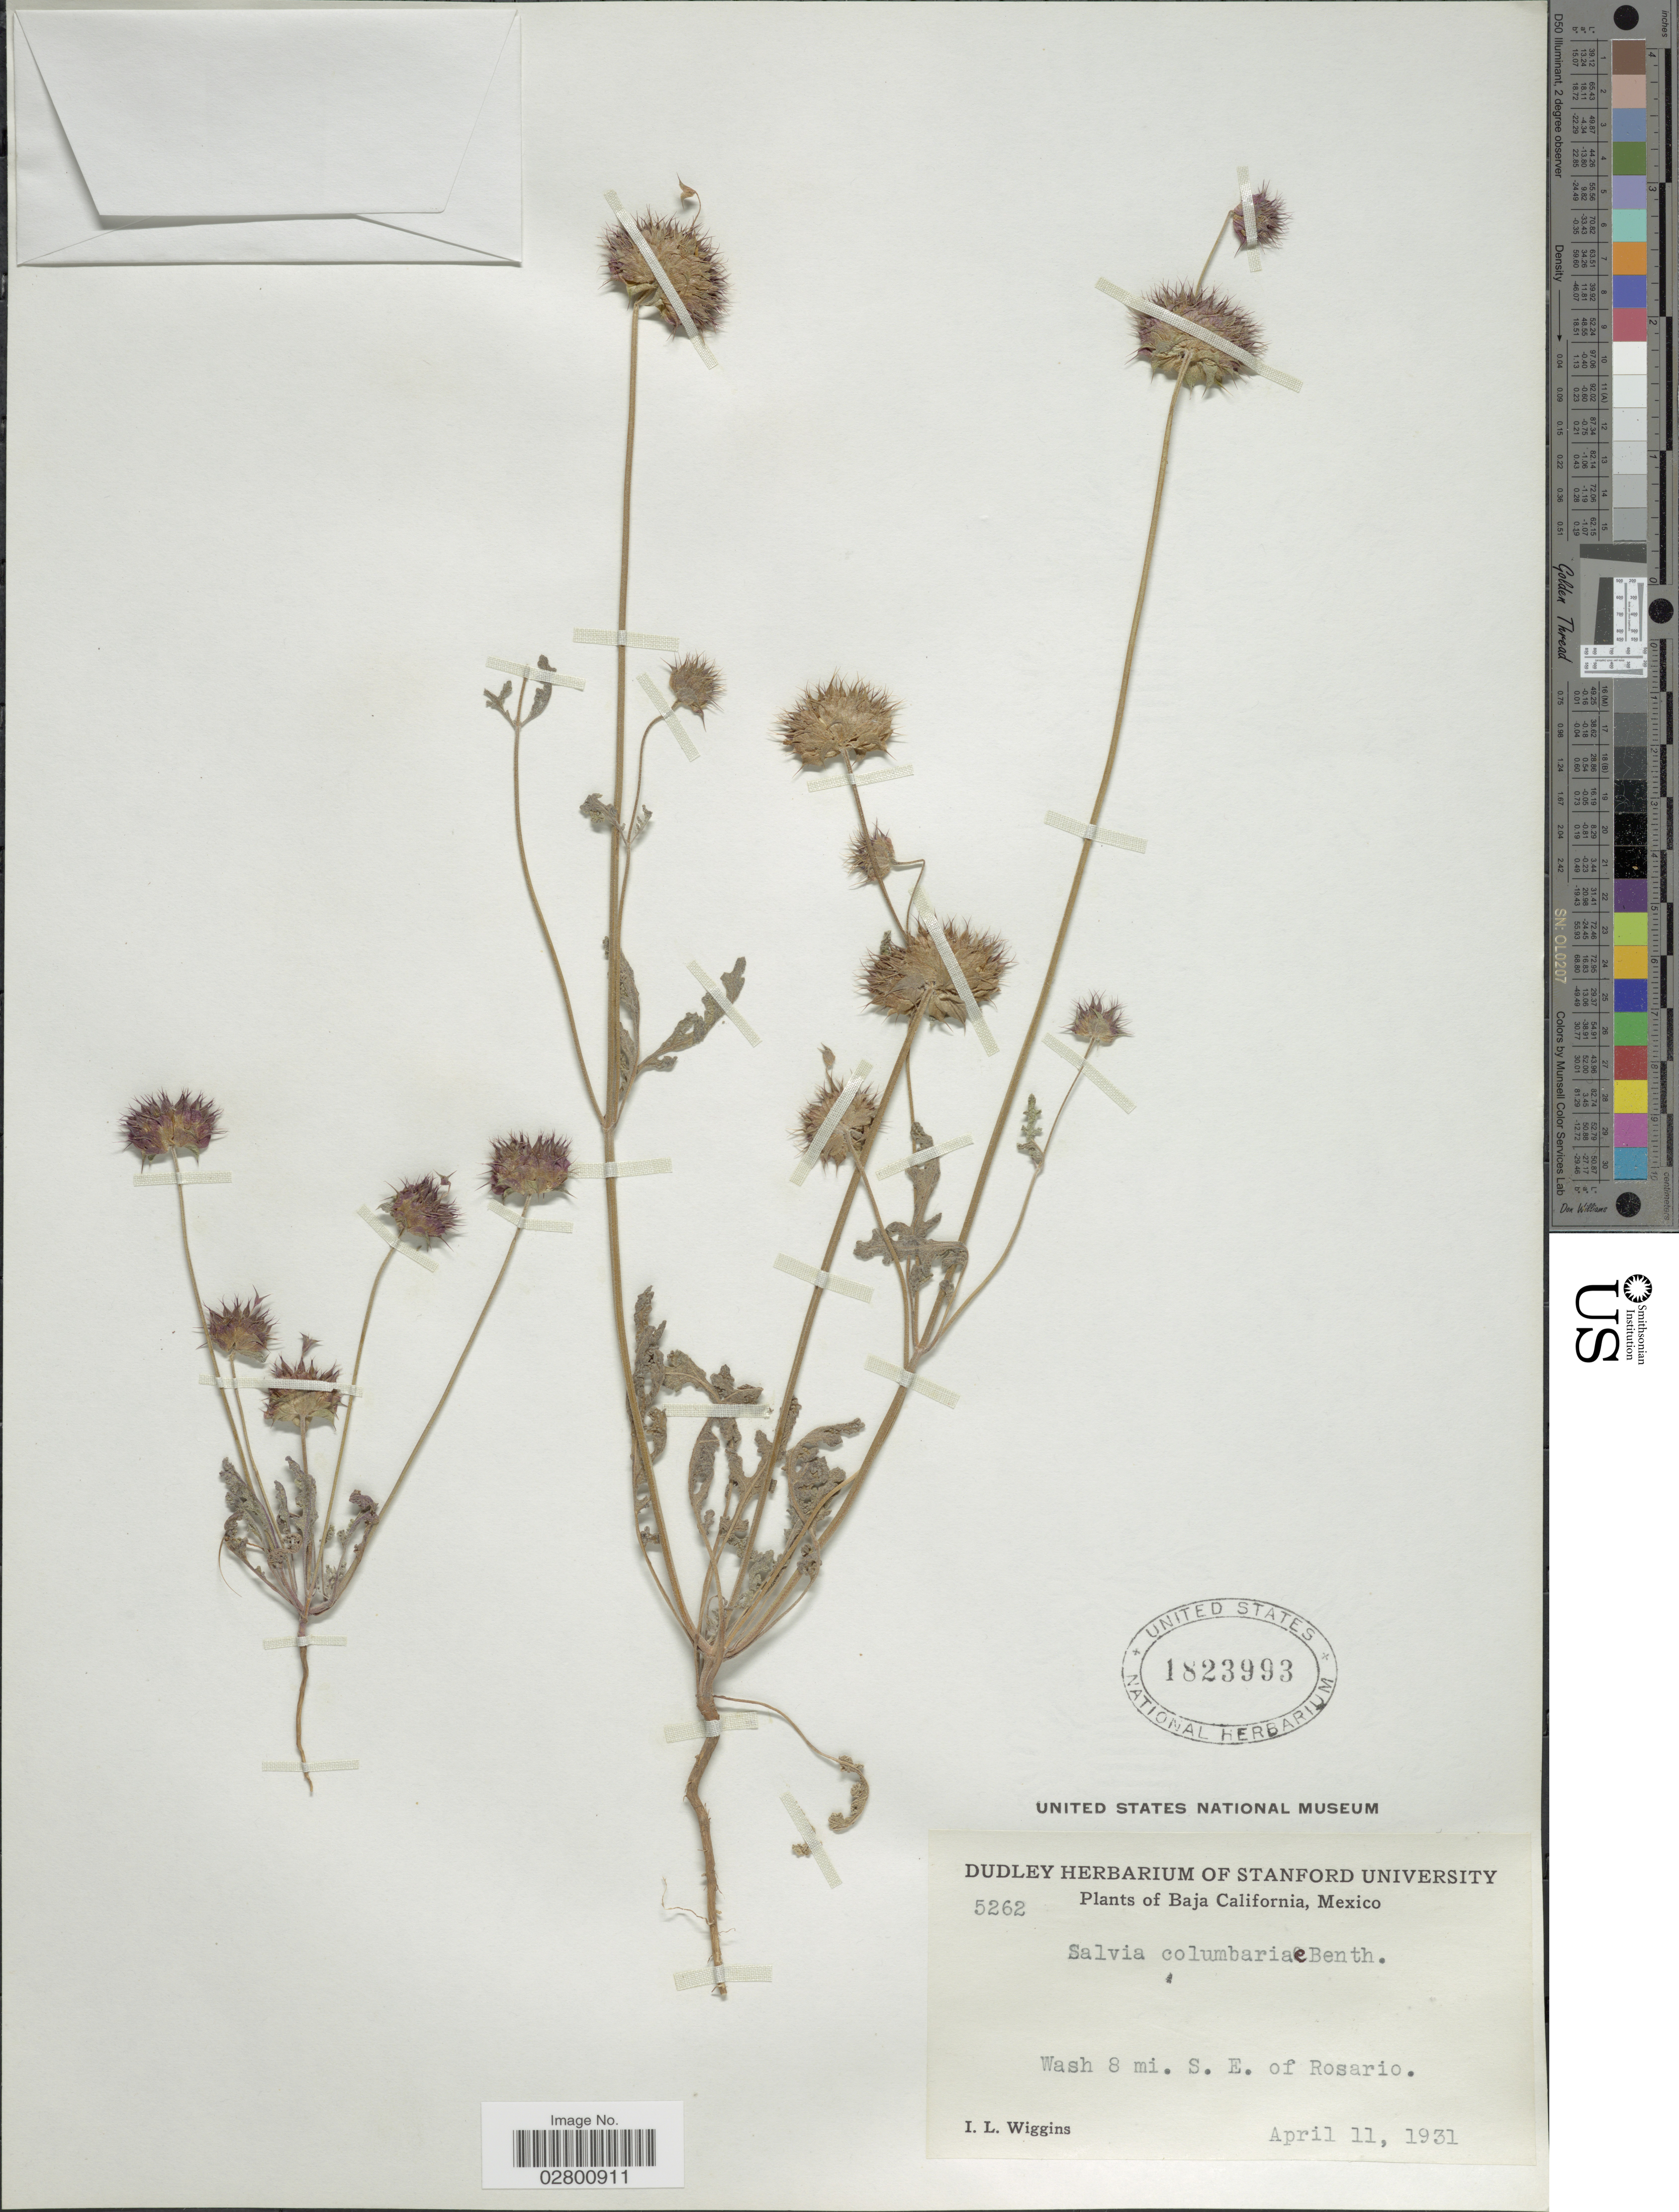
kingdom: Plantae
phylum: Tracheophyta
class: Magnoliopsida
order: Lamiales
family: Lamiaceae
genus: Salvia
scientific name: Salvia columbariae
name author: Benth.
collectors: I. L. Wiggins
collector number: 5262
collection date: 1931-04-11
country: Mexico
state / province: Baja California Norte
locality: Wash 8 mi. S.E. of Rosario.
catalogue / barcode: US 1823993